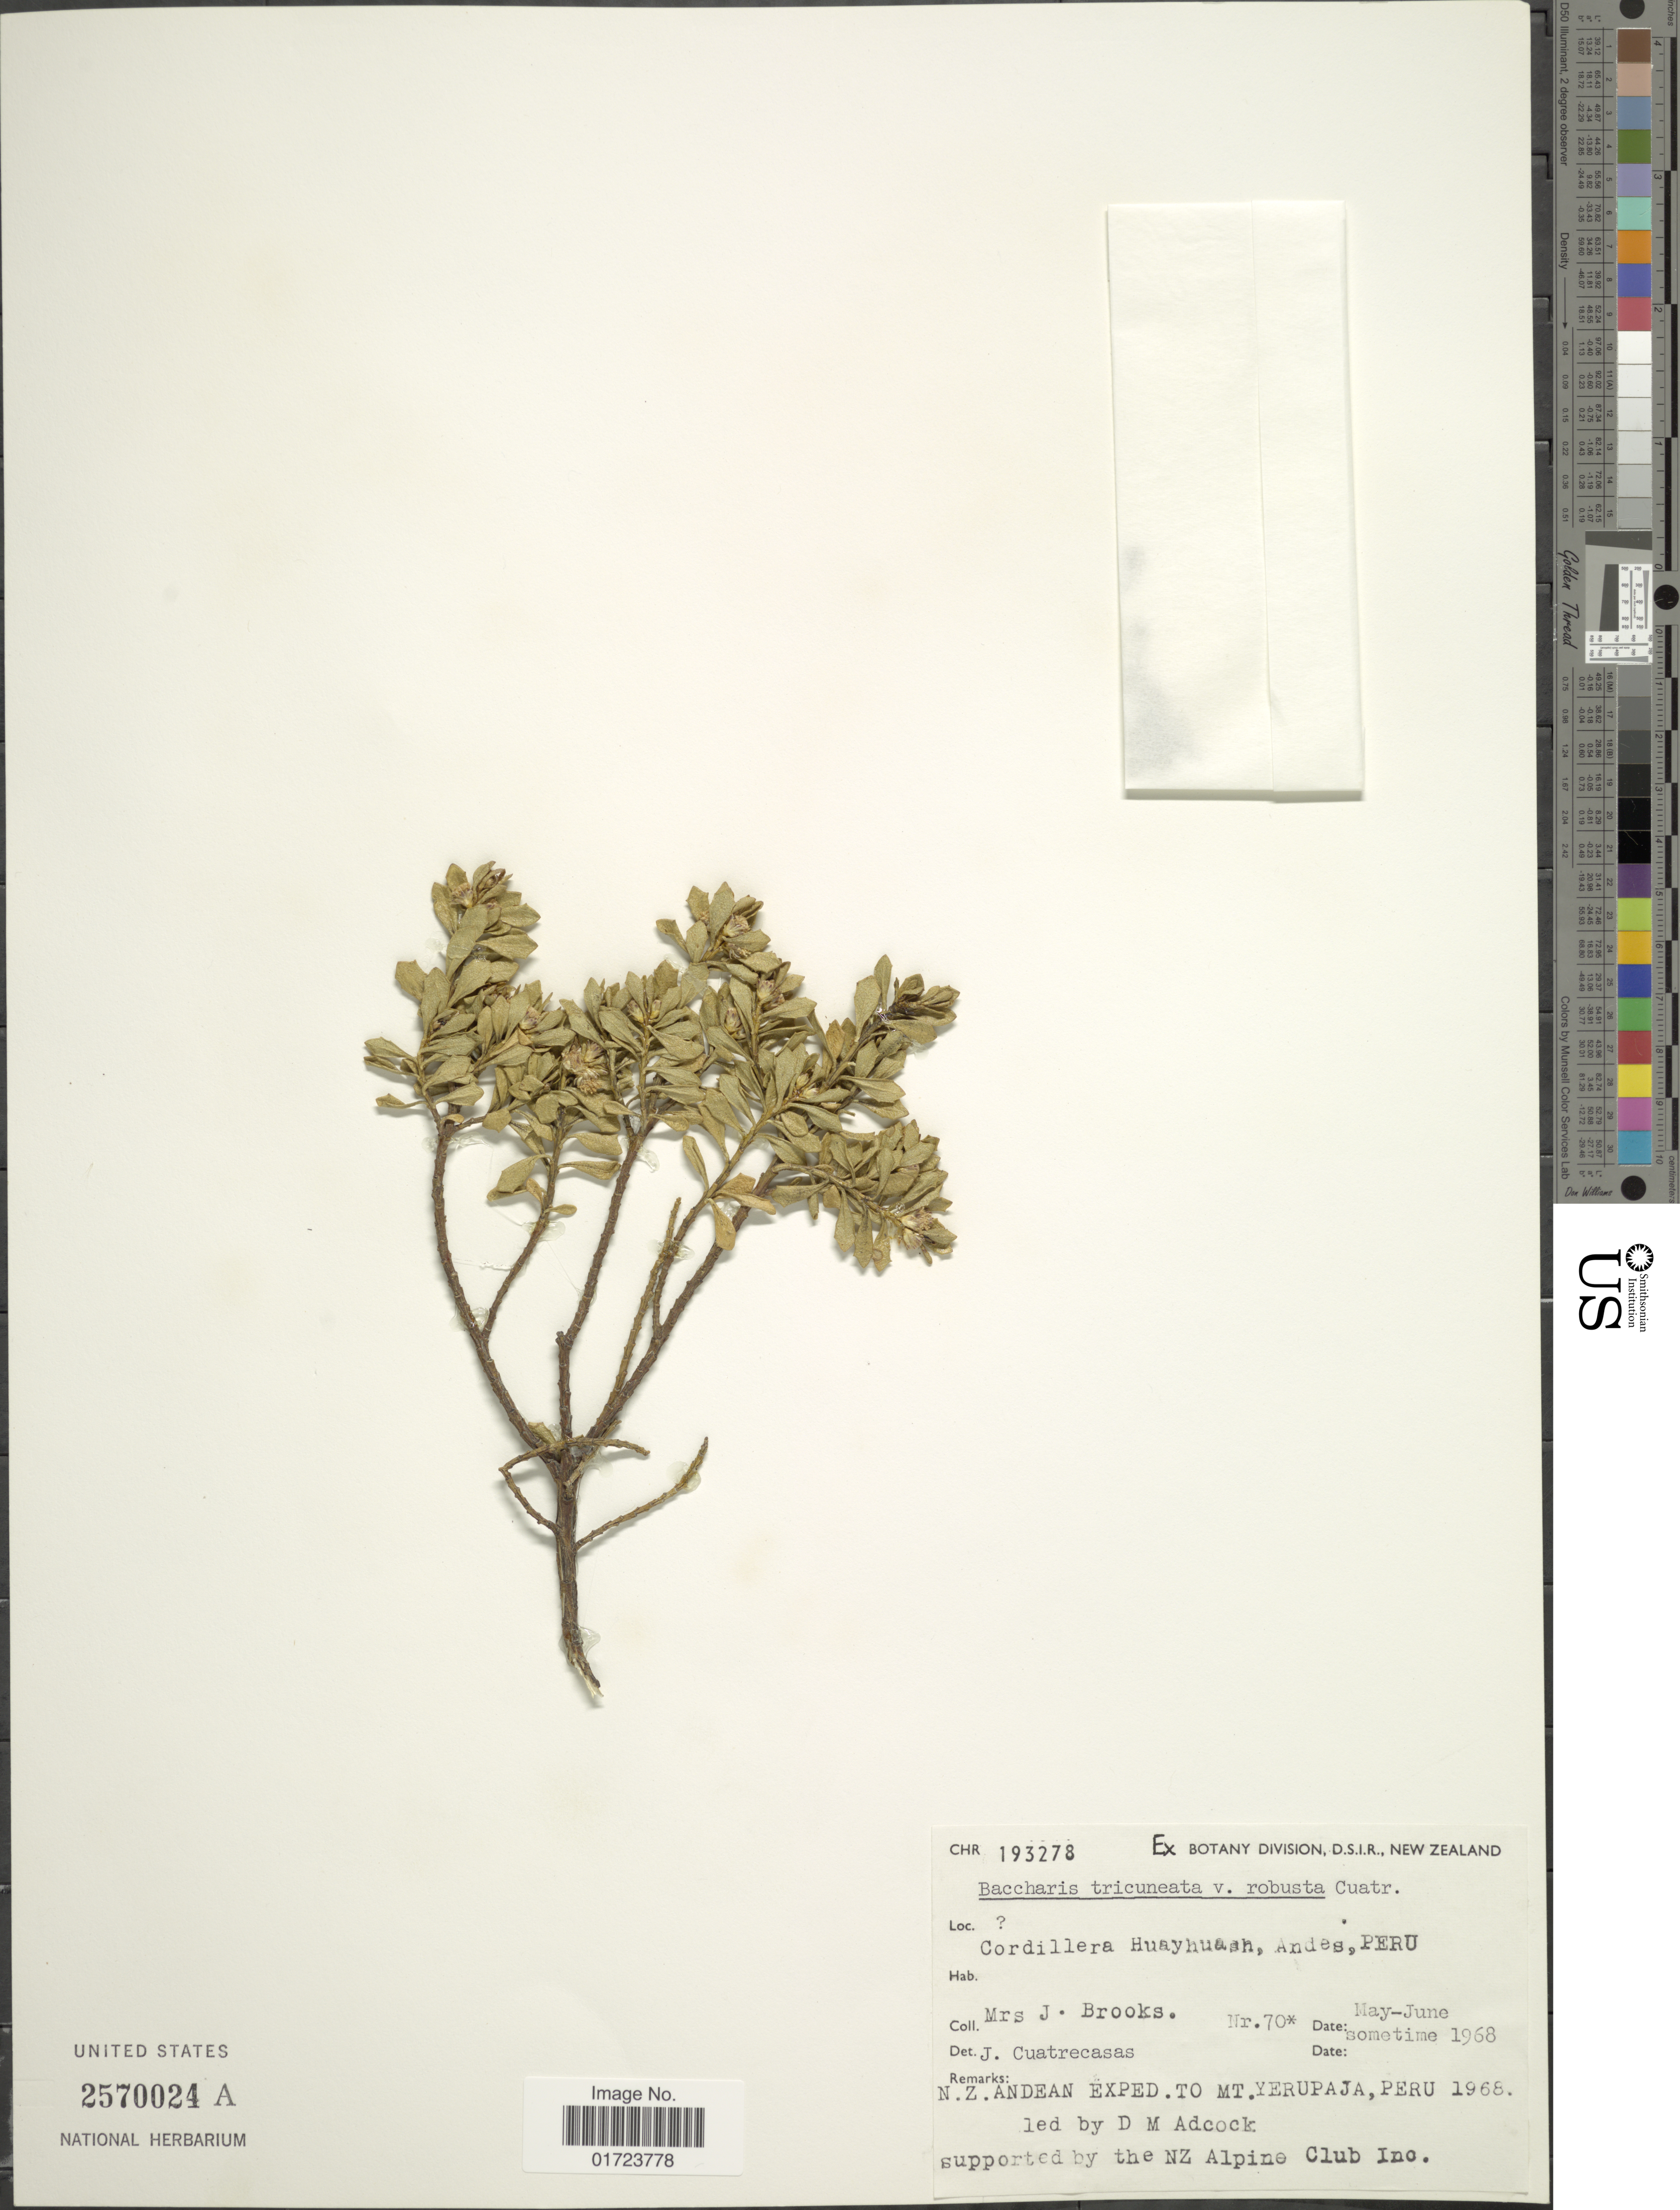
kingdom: Plantae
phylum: Tracheophyta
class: Magnoliopsida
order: Asterales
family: Asteraceae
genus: Baccharis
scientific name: Baccharis tricuneata var. robusta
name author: Cuatrec.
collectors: J. Brooks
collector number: CHR193278/70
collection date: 1968-05/1968-06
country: Peru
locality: Cordillera Huayhuash, Andes, Peru. Mt. Yerupaja.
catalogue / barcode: US 2570024A